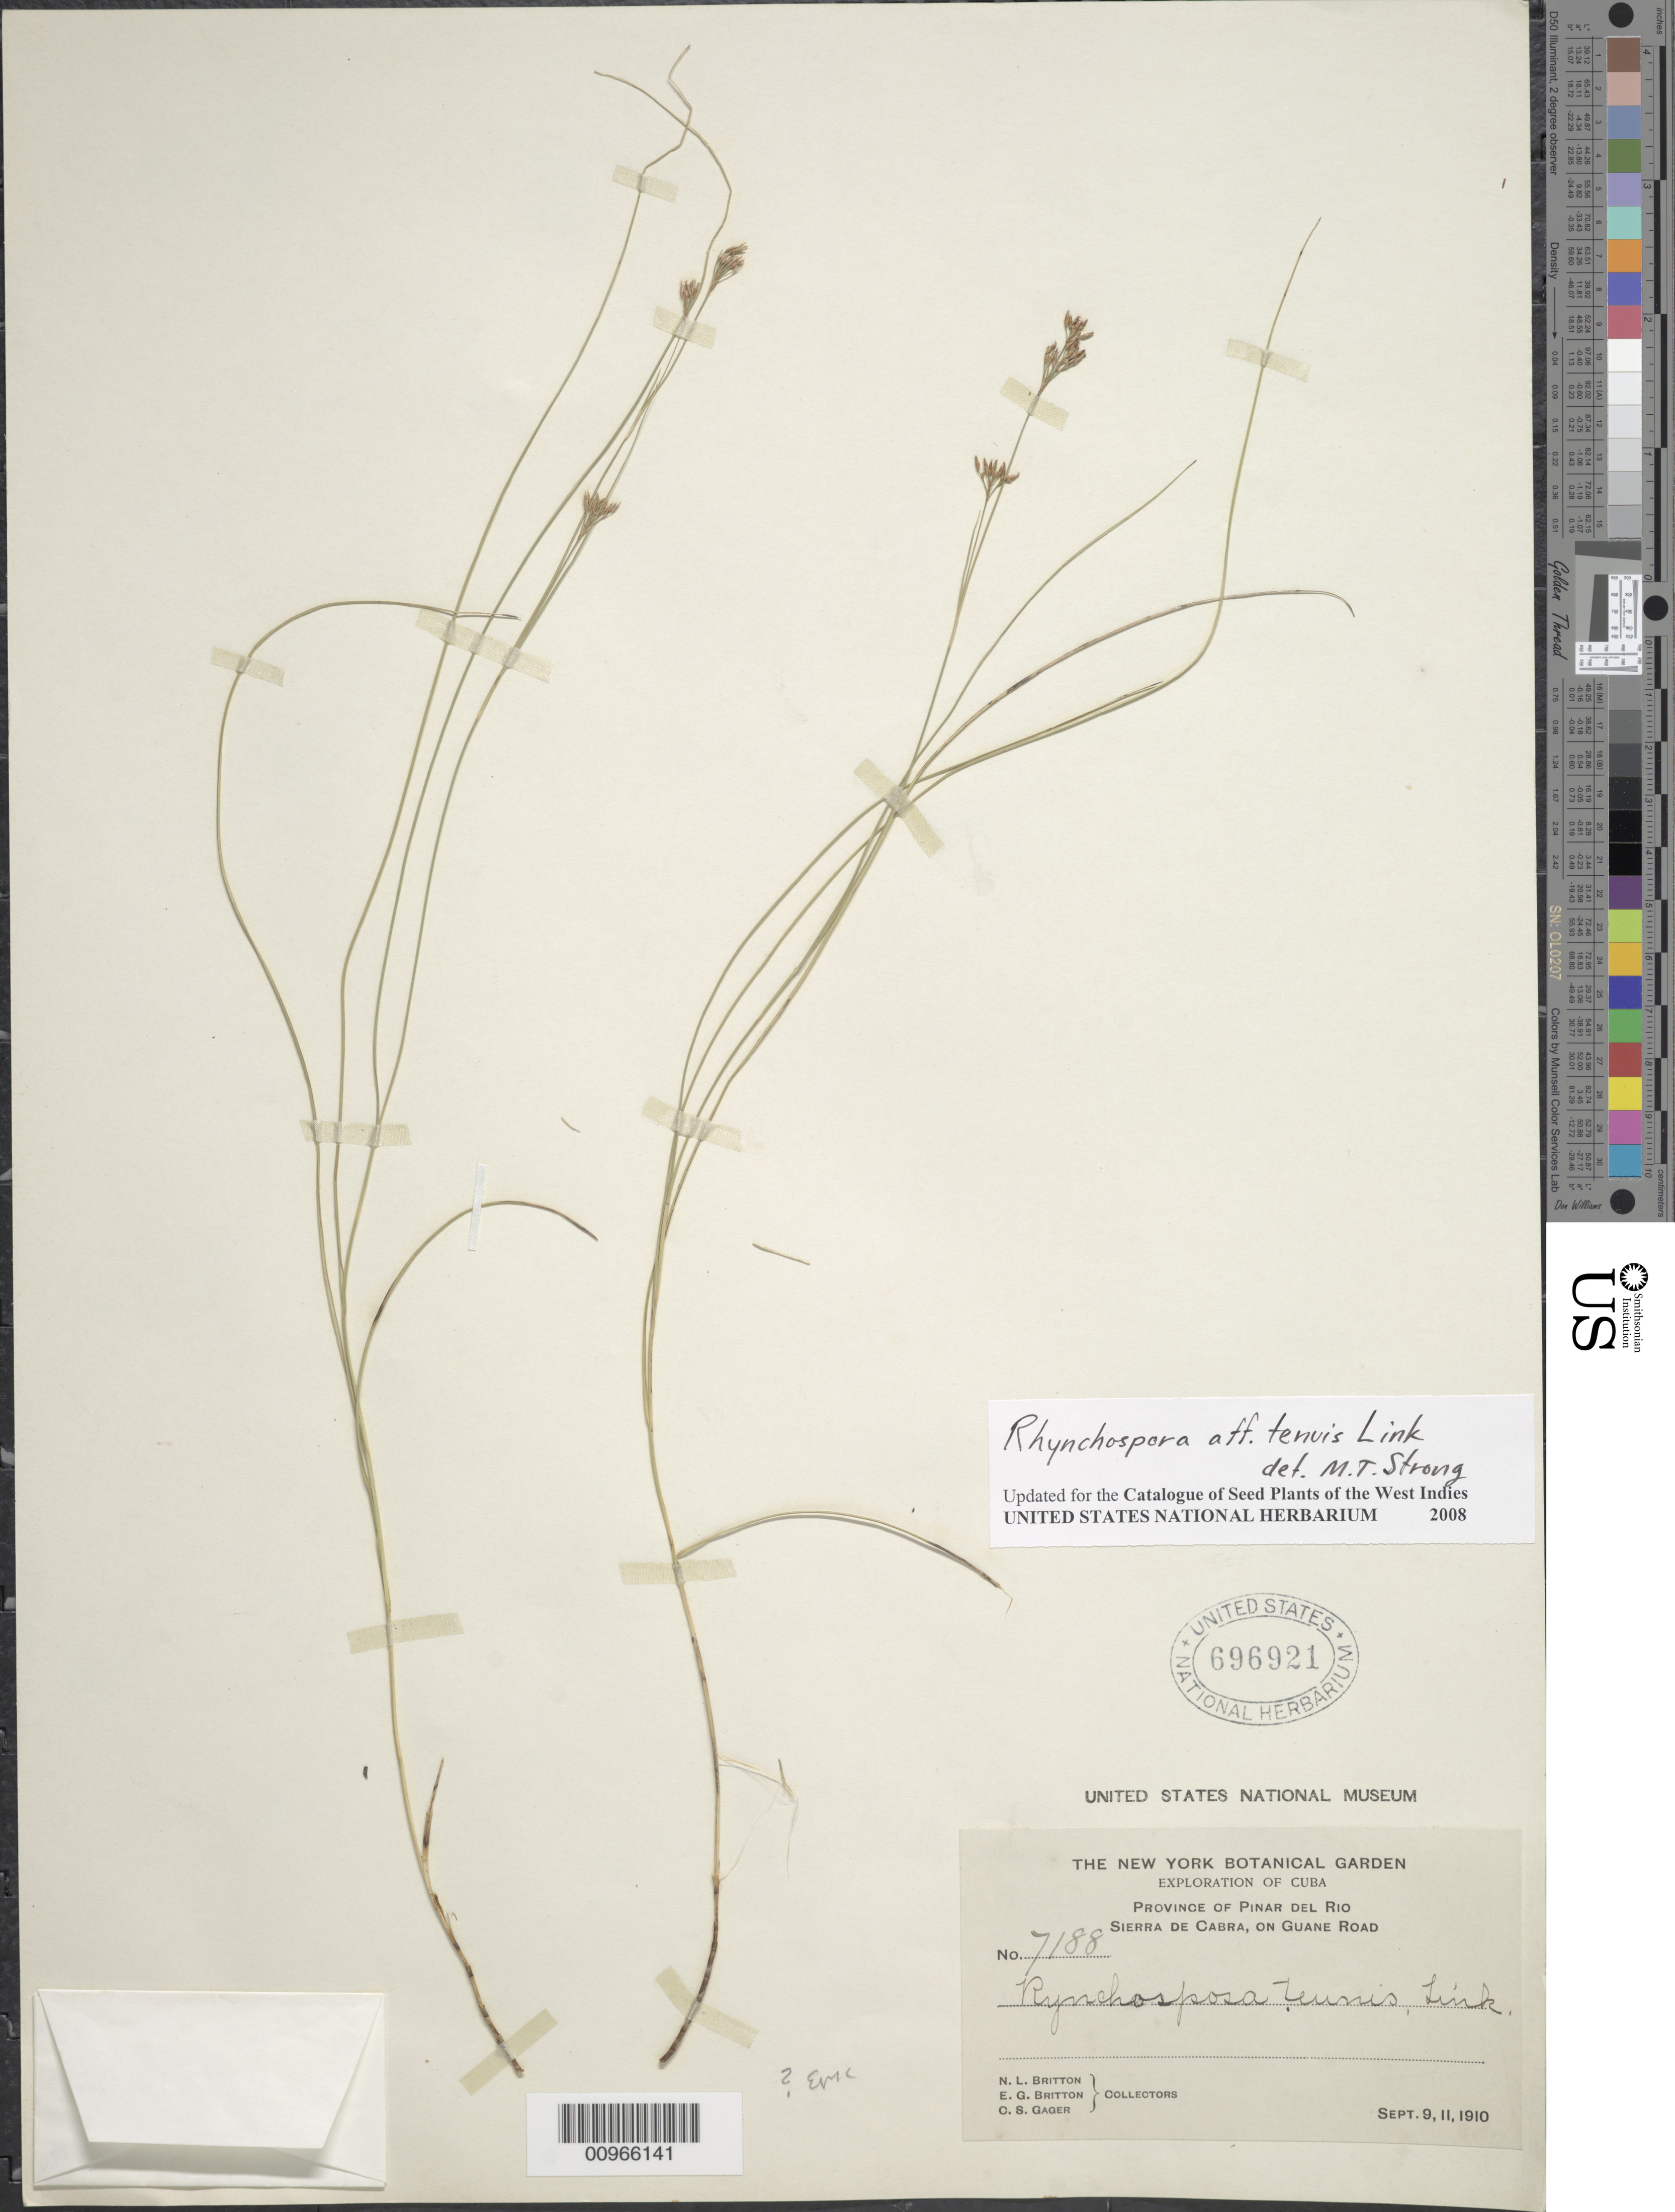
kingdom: Plantae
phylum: Tracheophyta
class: Liliopsida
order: Poales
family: Cyperaceae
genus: Rhynchospora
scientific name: Rhynchospora tenuis subsp. tenuis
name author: Link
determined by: Strong, M. T., (US), Smithsonian Institution - National Museum of Natural History (UNITED STATES)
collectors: N. Britton, E. G. Britton & C. Gager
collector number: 7188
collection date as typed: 09 Sep 1910 to 11 Sep 1910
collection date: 1910-09-09/1910-09-11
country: Cuba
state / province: Pinar del Rio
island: Cuba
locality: Sierra de Cabra, on Guane Road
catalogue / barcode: US 696921